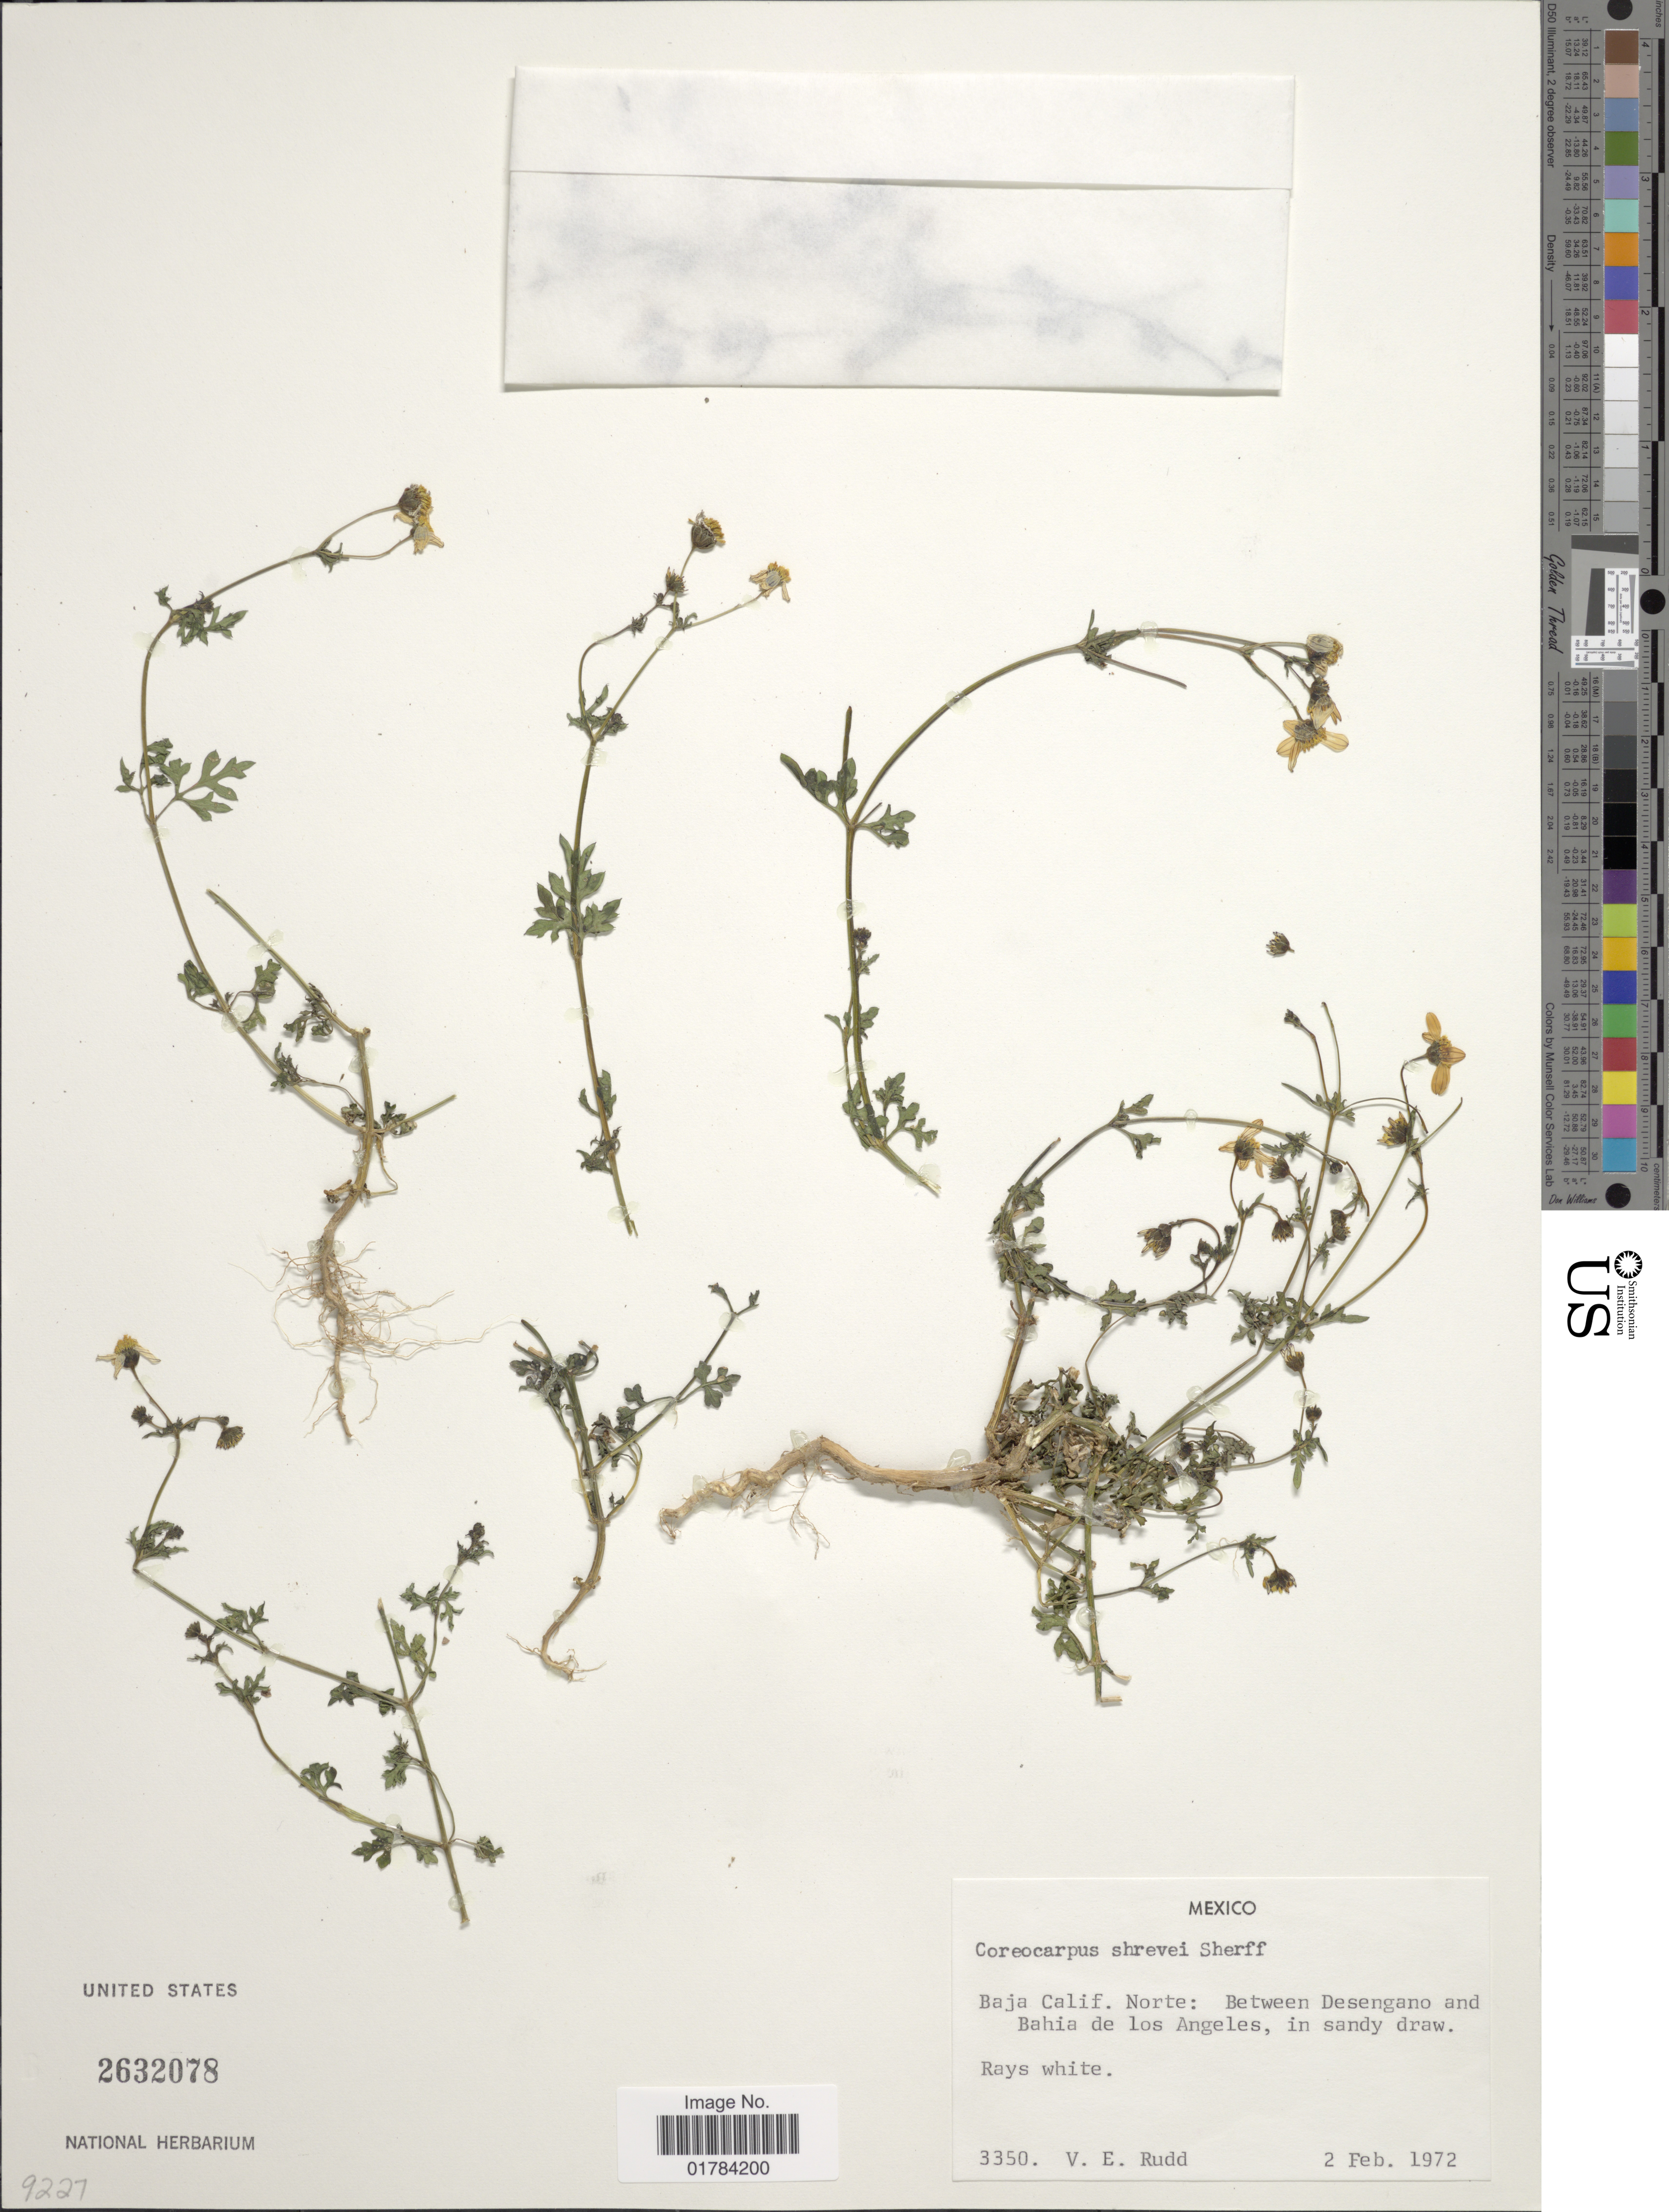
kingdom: Plantae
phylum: Tracheophyta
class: Magnoliopsida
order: Asterales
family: Asteraceae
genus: Coreocarpus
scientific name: Coreocarpus shrevei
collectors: V. E. Rudd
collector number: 3350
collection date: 1972-02-02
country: Mexico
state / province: Baja California Norte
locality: Between Desengano and Bahia de Los Angeles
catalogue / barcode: US 2632078